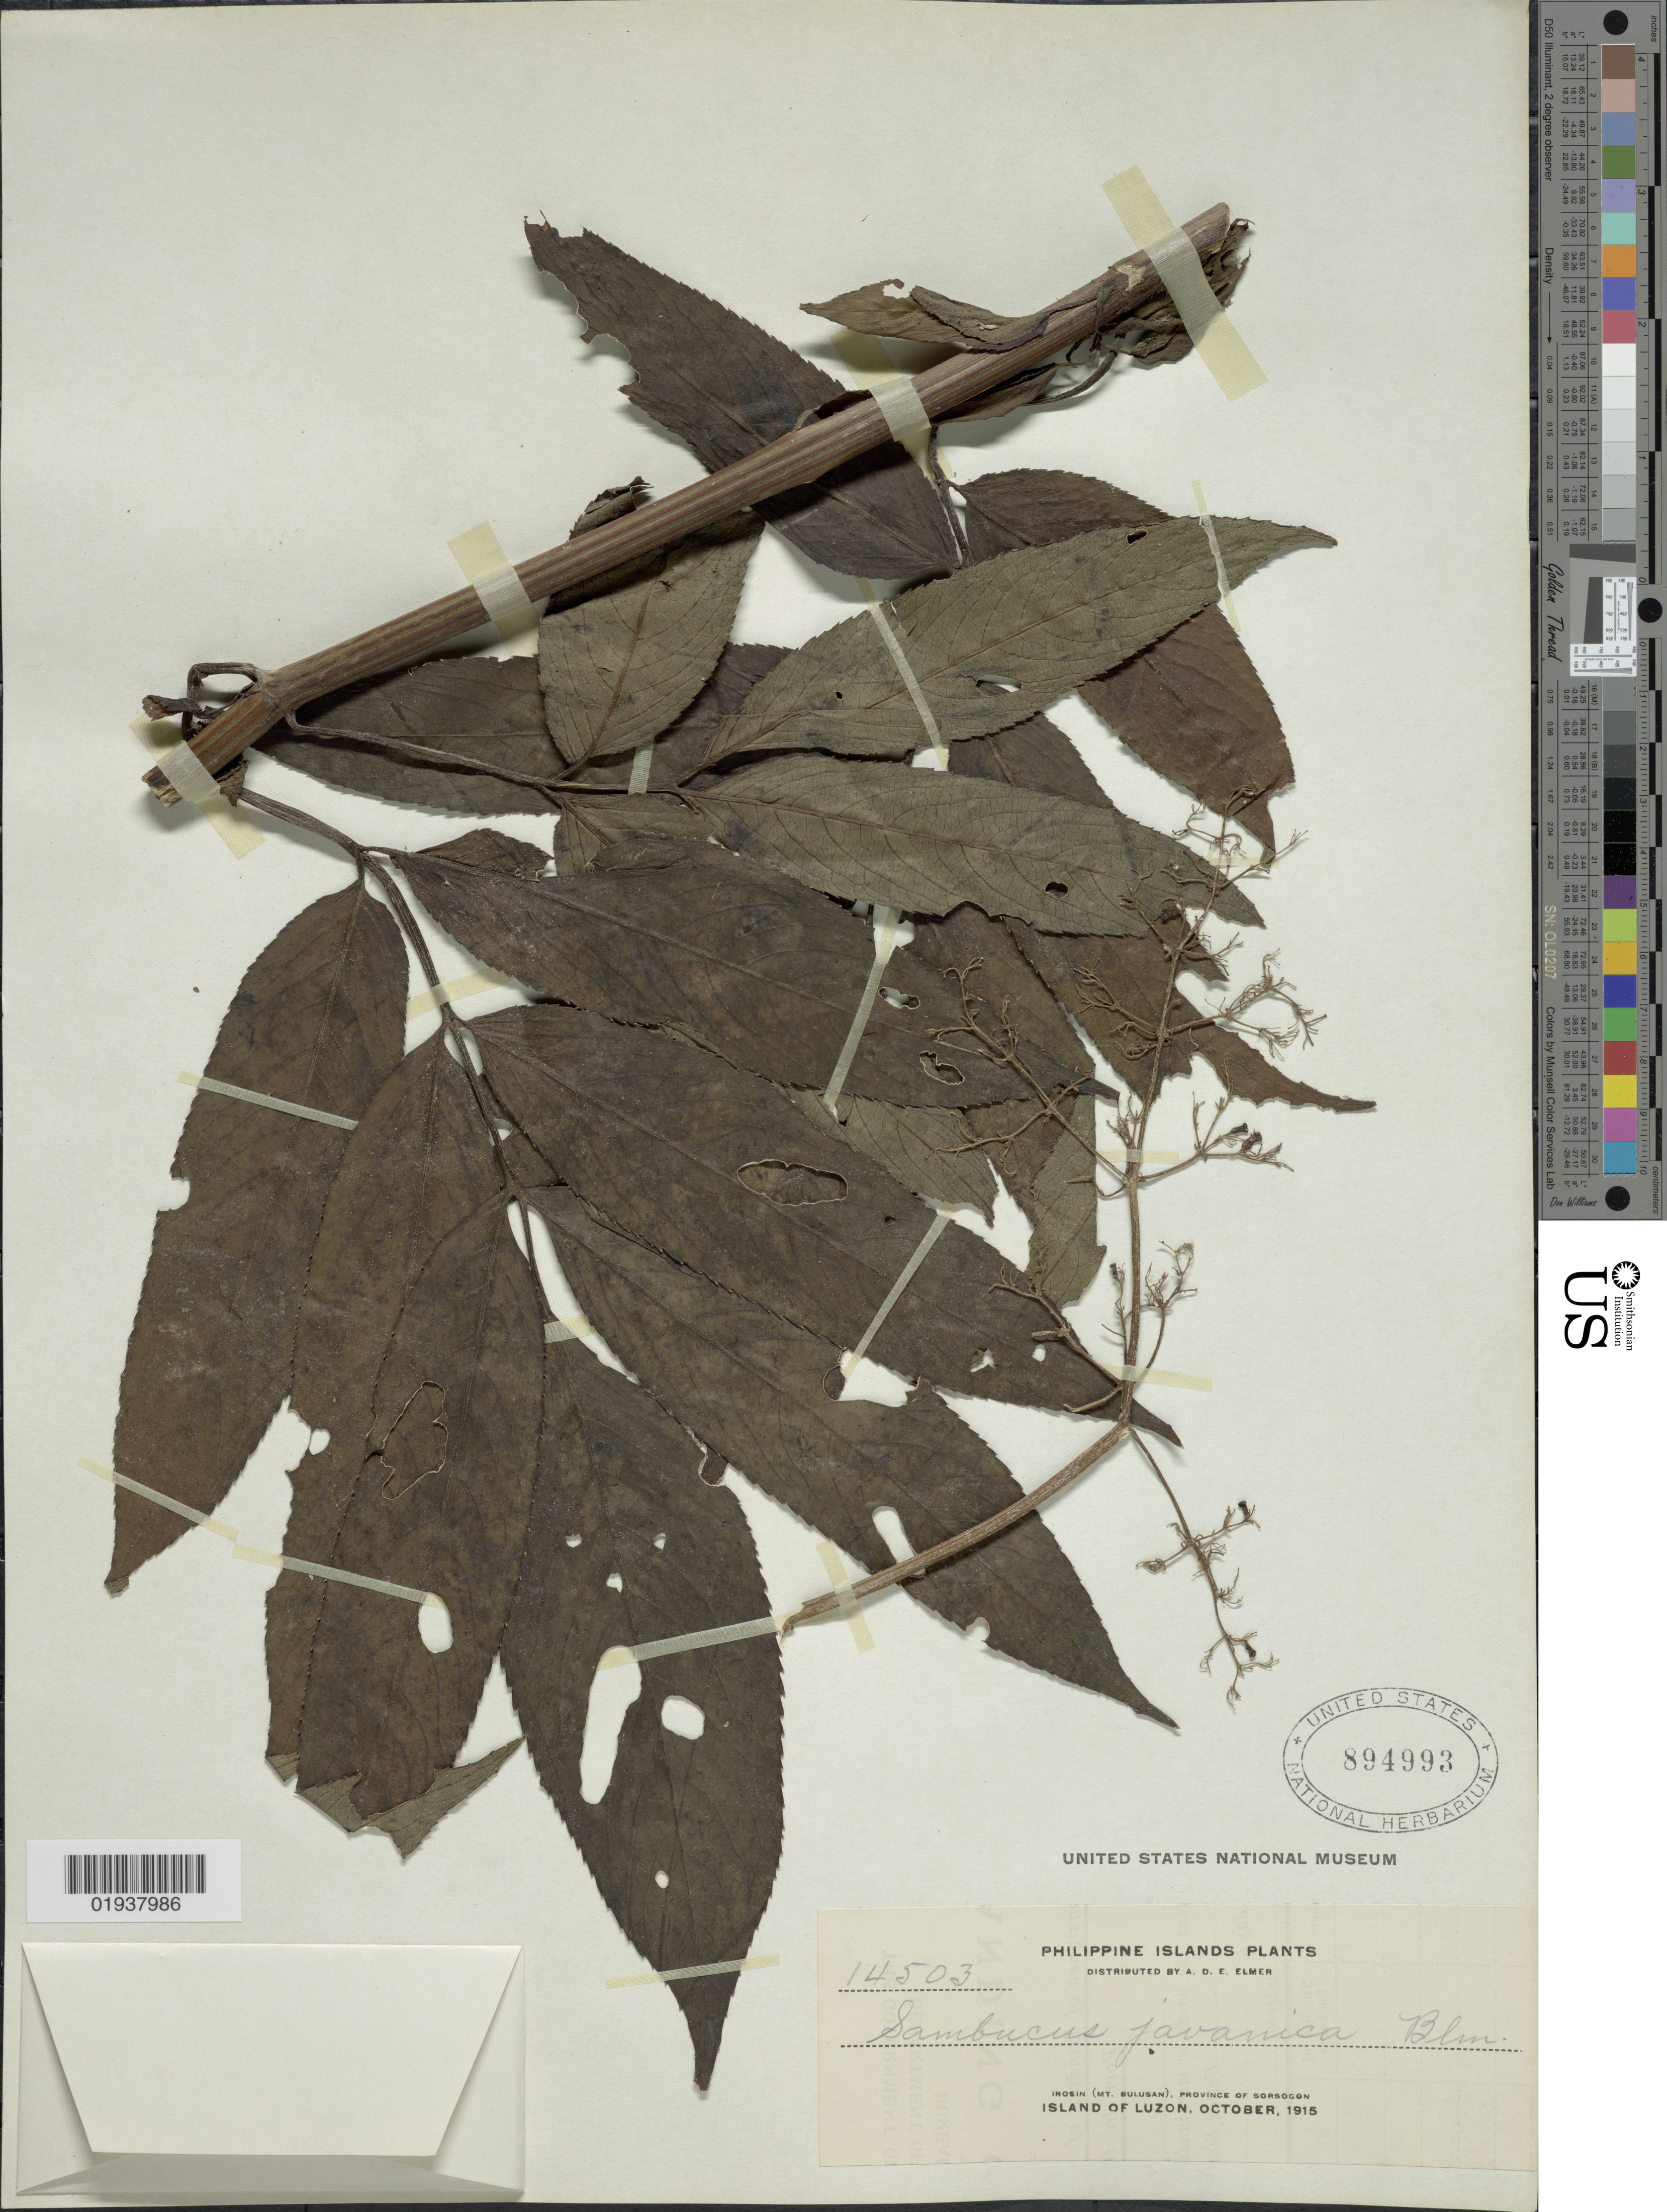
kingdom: Plantae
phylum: Tracheophyta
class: Magnoliopsida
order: Dipsacales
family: Viburnaceae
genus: Sambucus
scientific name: Sambucus javanica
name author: Blume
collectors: A. D. E. Elmer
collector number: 14503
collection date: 1915-10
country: Philippines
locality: Philippine Islands, Irosin (Mt. Bulusan), province of Sorsogon, Island of Luzon.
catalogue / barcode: US 894993